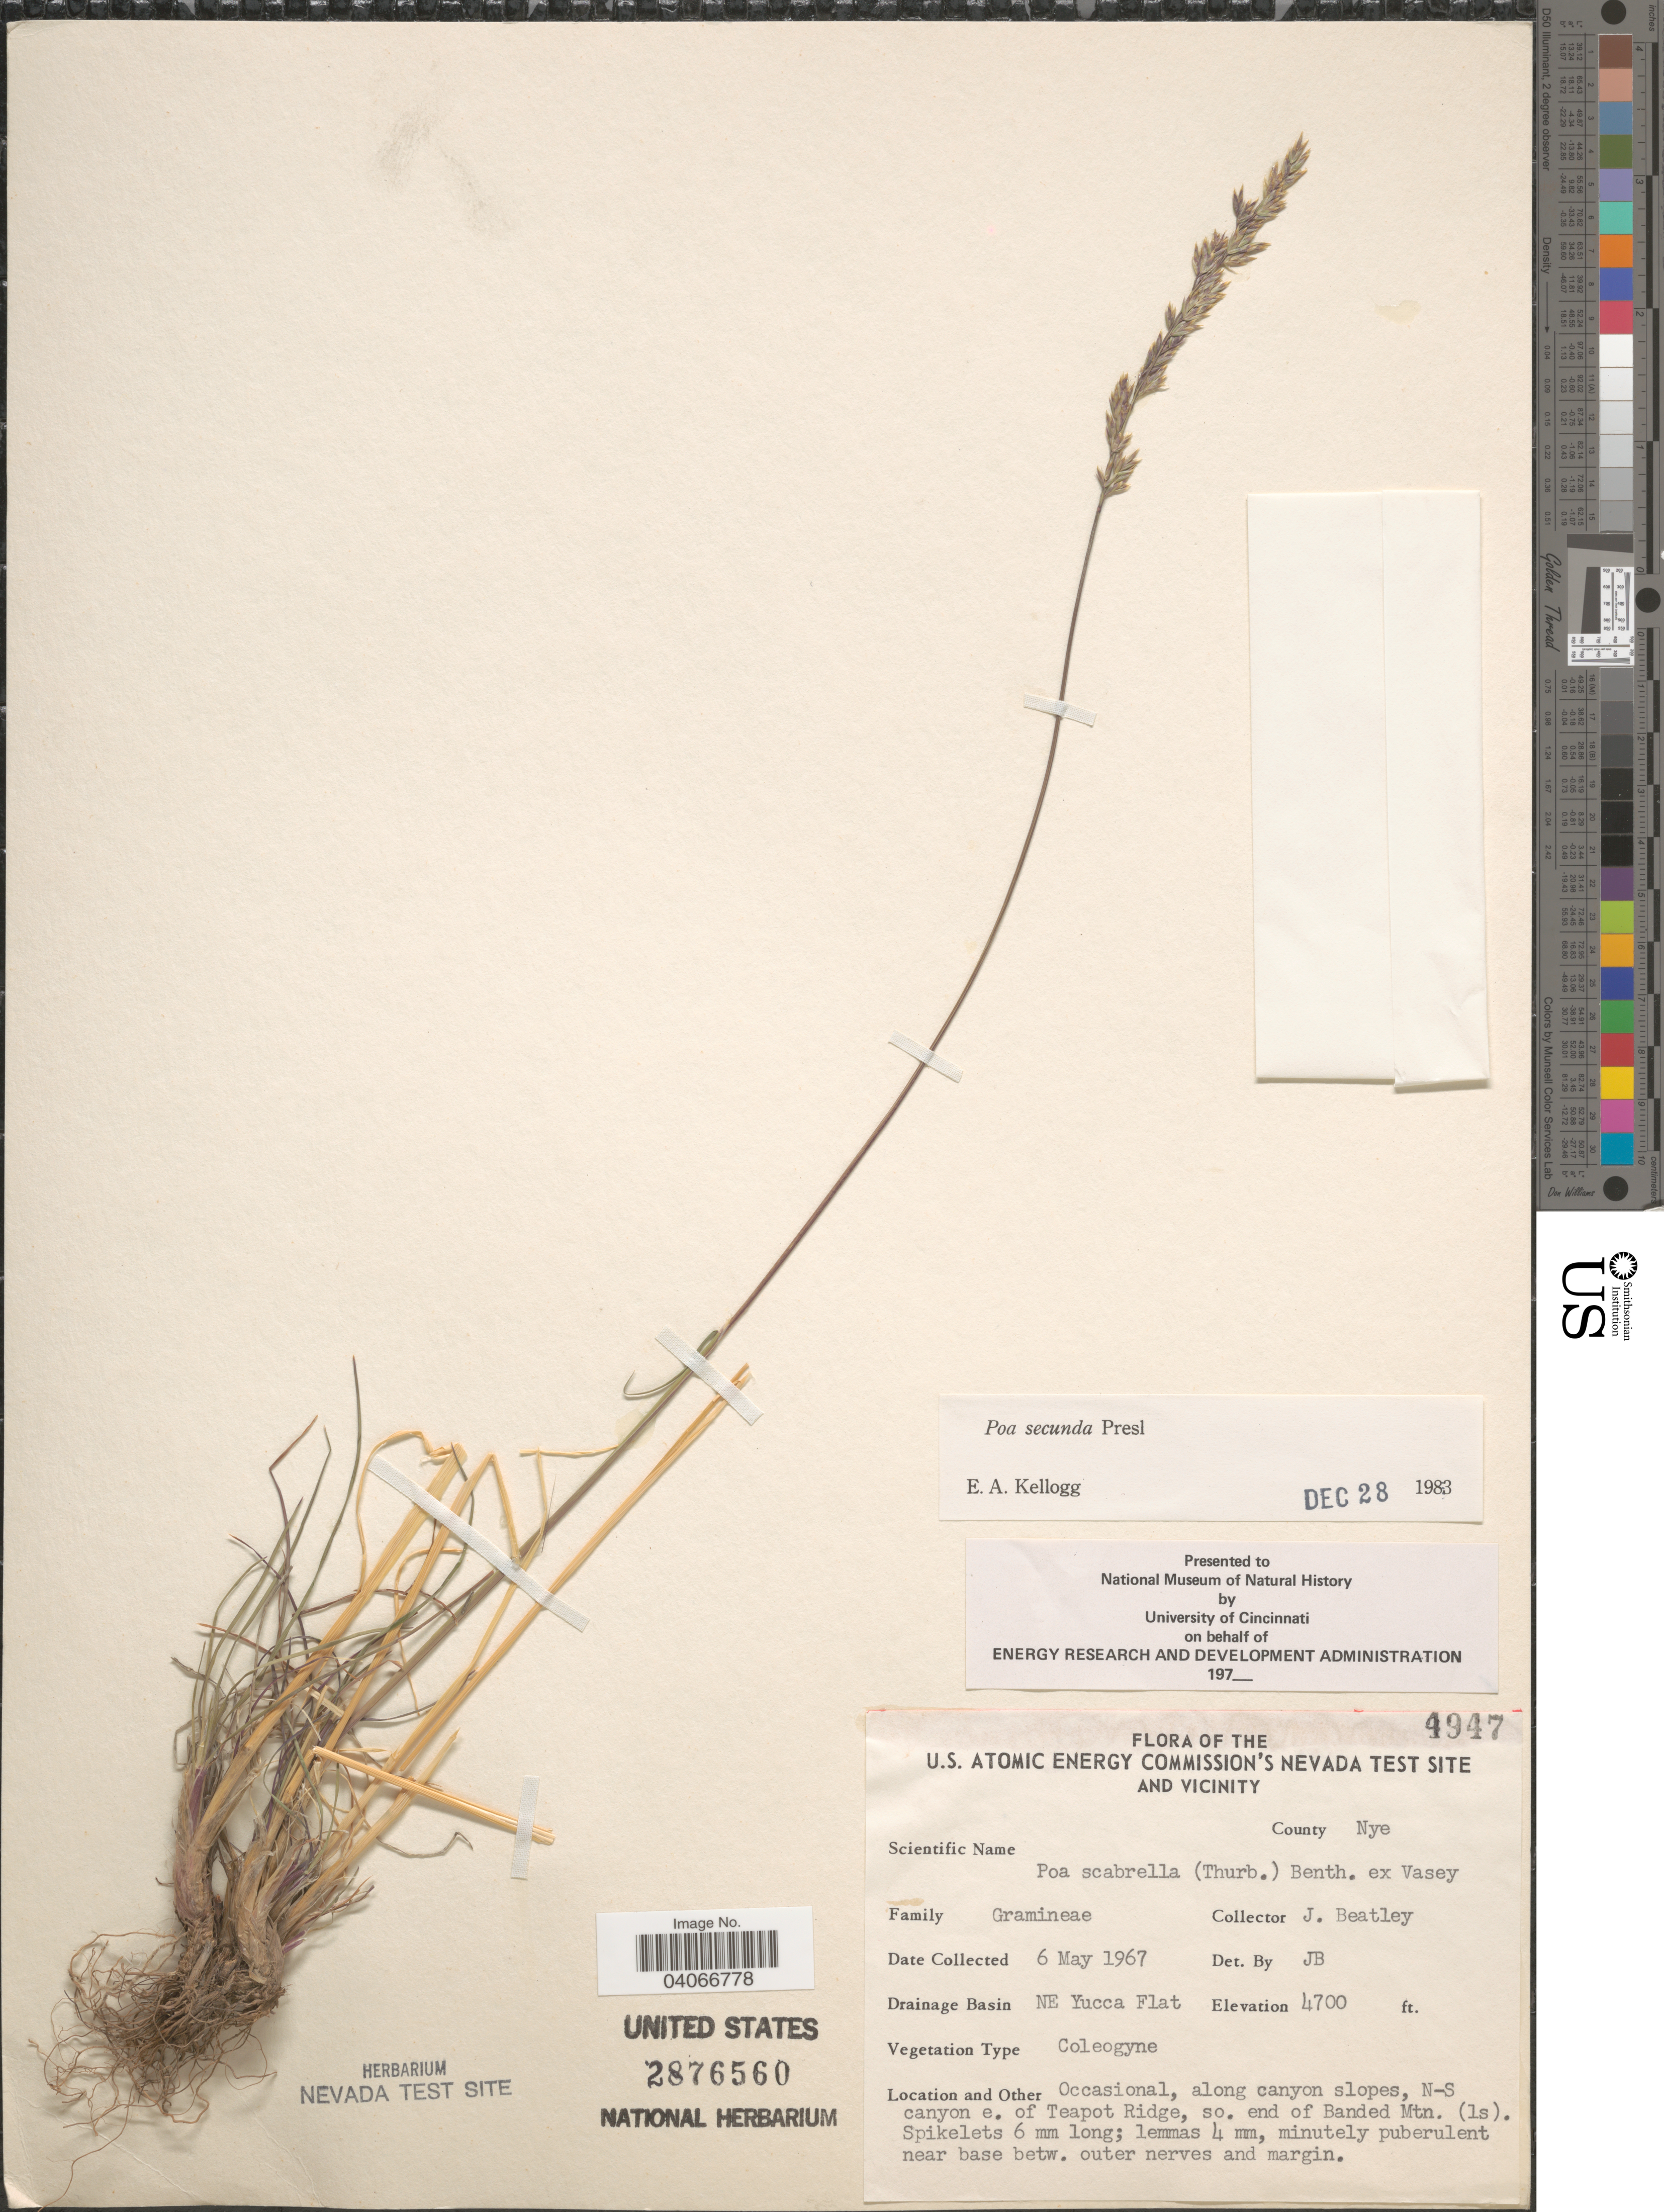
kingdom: Plantae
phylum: Tracheophyta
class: Liliopsida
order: Poales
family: Poaceae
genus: Poa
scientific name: Poa secunda subsp. secunda var. scabrella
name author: (Thurb.) Soreng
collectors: J. C. Beatley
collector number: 4947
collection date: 1967-05-06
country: United States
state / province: Nevada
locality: The U.S. Atomic Energy Commission's Nevada Test Site And Vicinity. County Nye. Drainage Basin NE Yucca Flat. Occasional, along canyon slopes, N-S canyon e. of Teapot Ridge, so. end of Banded Mtn.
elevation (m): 1433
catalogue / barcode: US 2876560